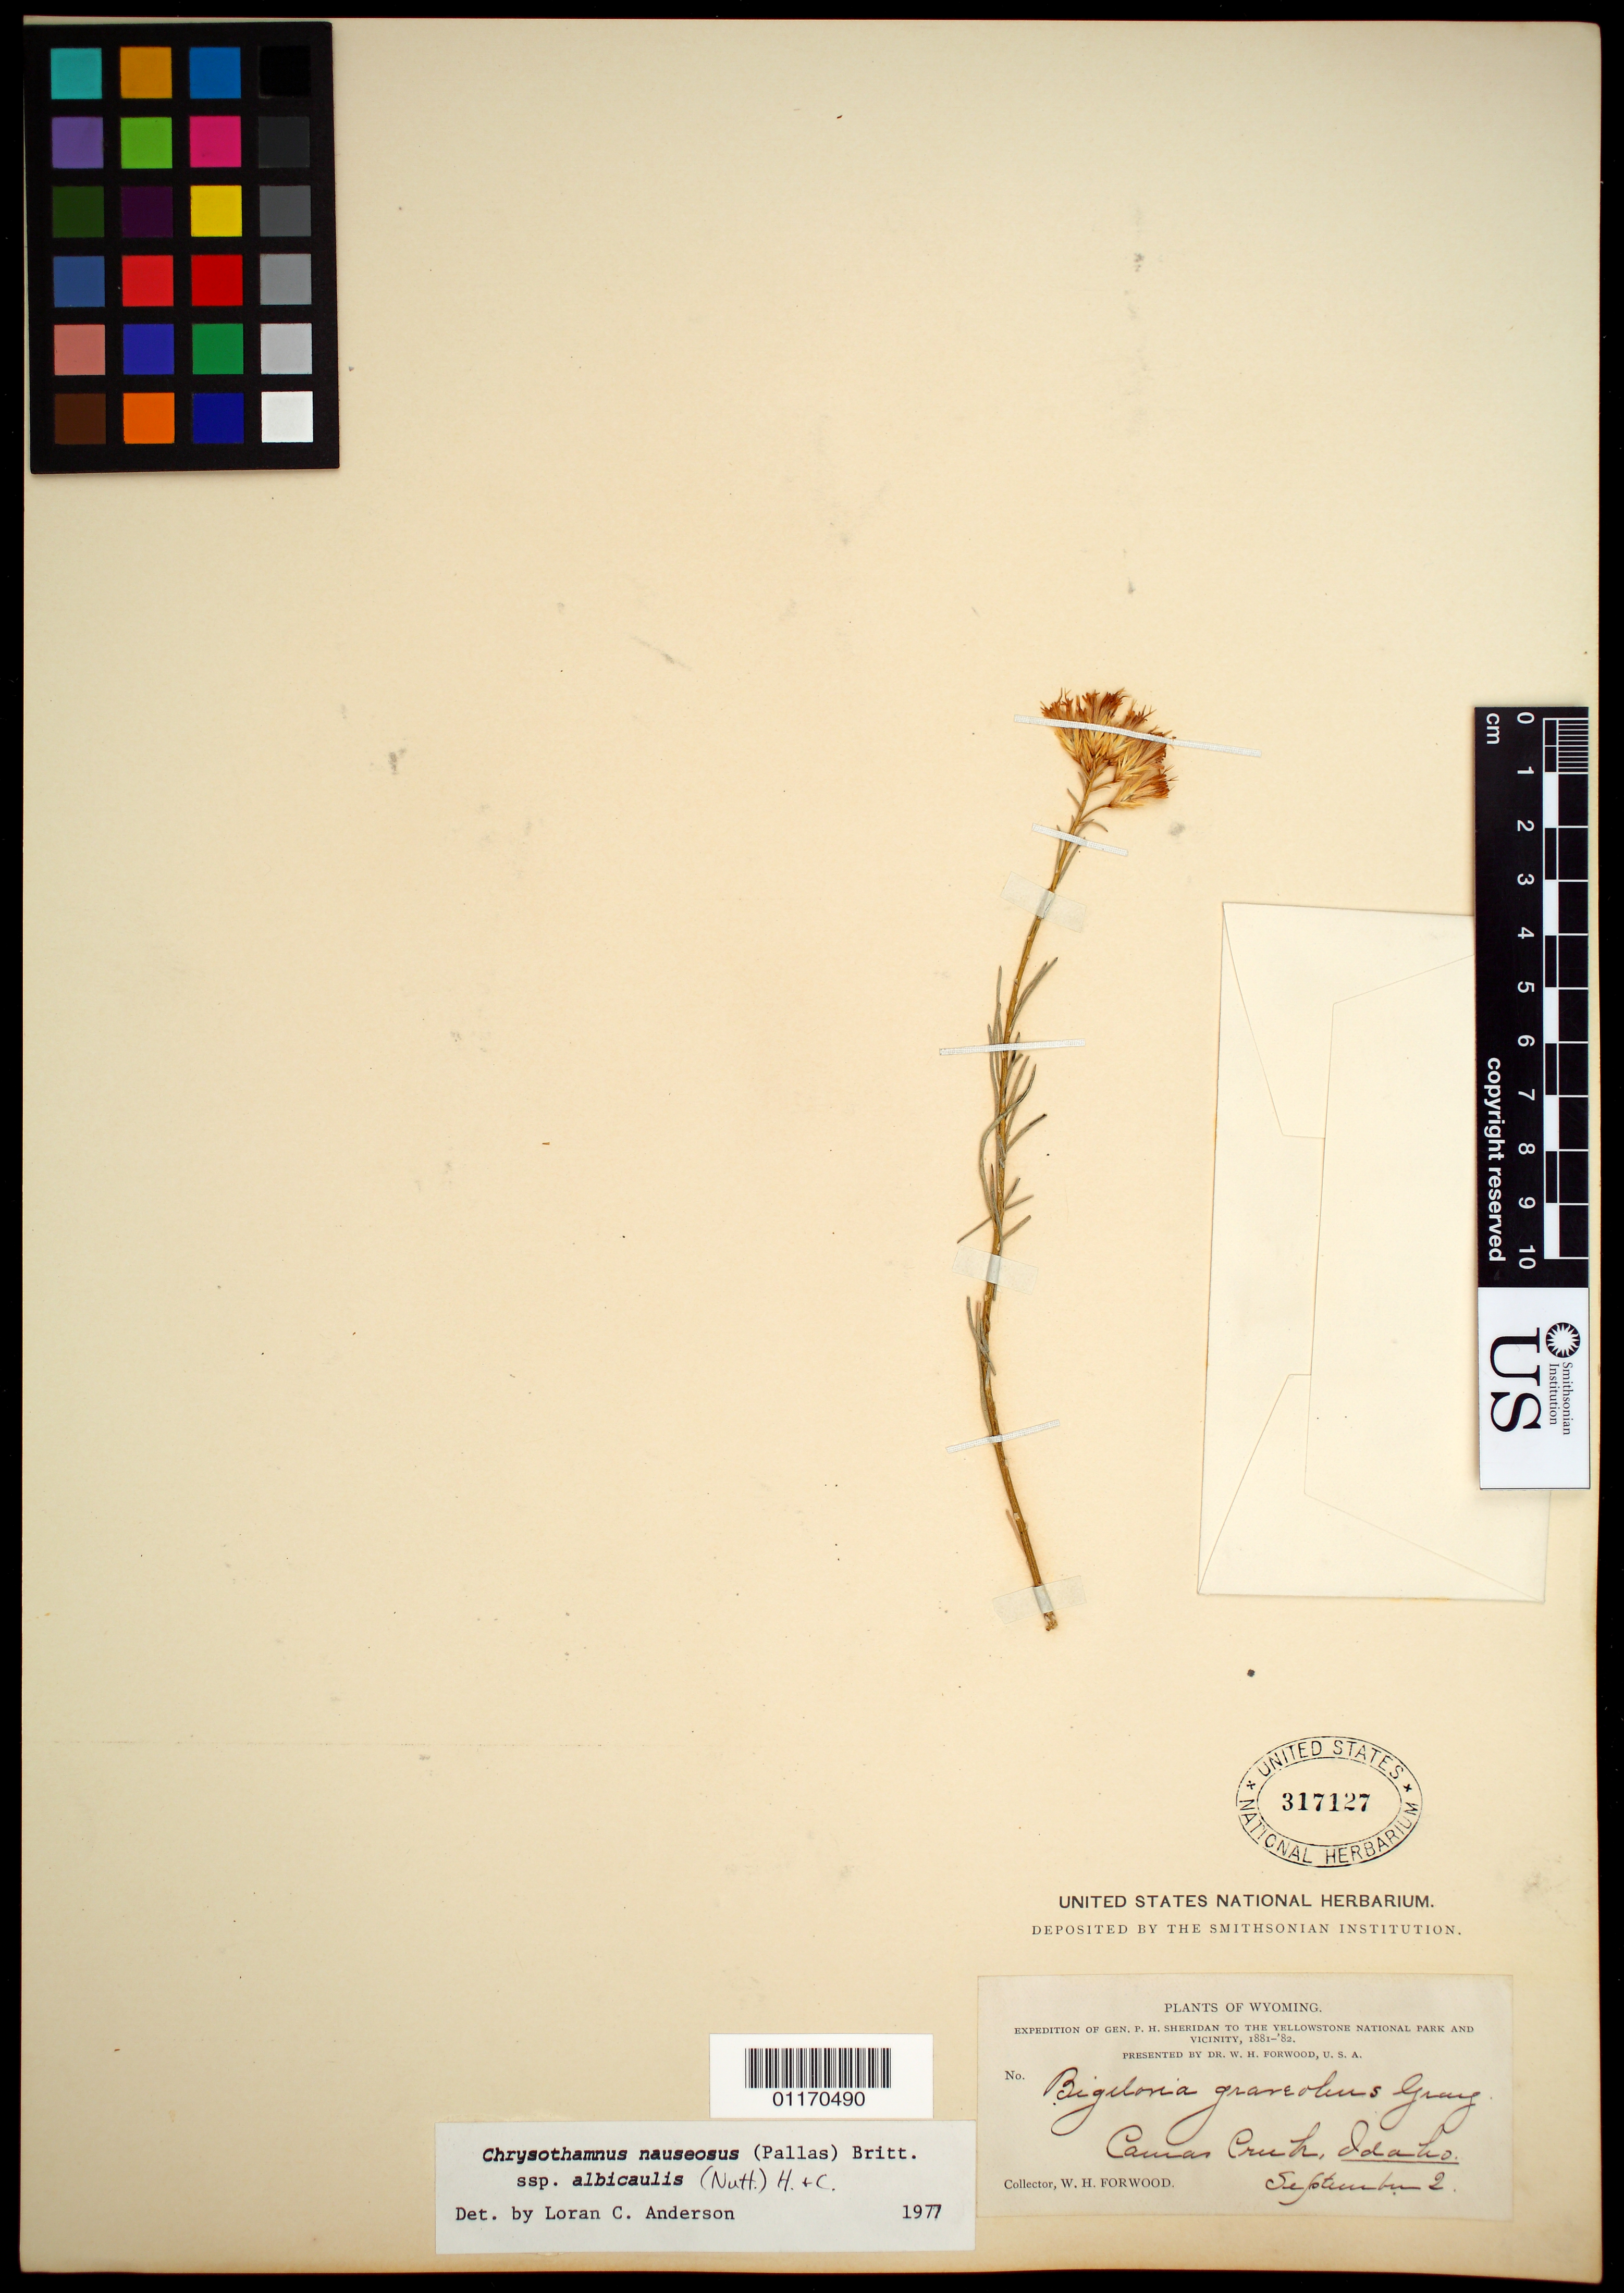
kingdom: Plantae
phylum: Tracheophyta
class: Magnoliopsida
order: Asterales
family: Asteraceae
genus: Ericameria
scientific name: Ericameria nauseosa var. speciosa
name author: (Nutt.) G.L. Nesom & G.I. Baird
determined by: Urbatsch, Lowell E., Curator (LSU), Louisiana State University (UNITED STATES)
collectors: W. Forwood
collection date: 1881-09-02 or 1882-09-02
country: United States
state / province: Idaho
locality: Camas Creek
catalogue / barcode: US 317127